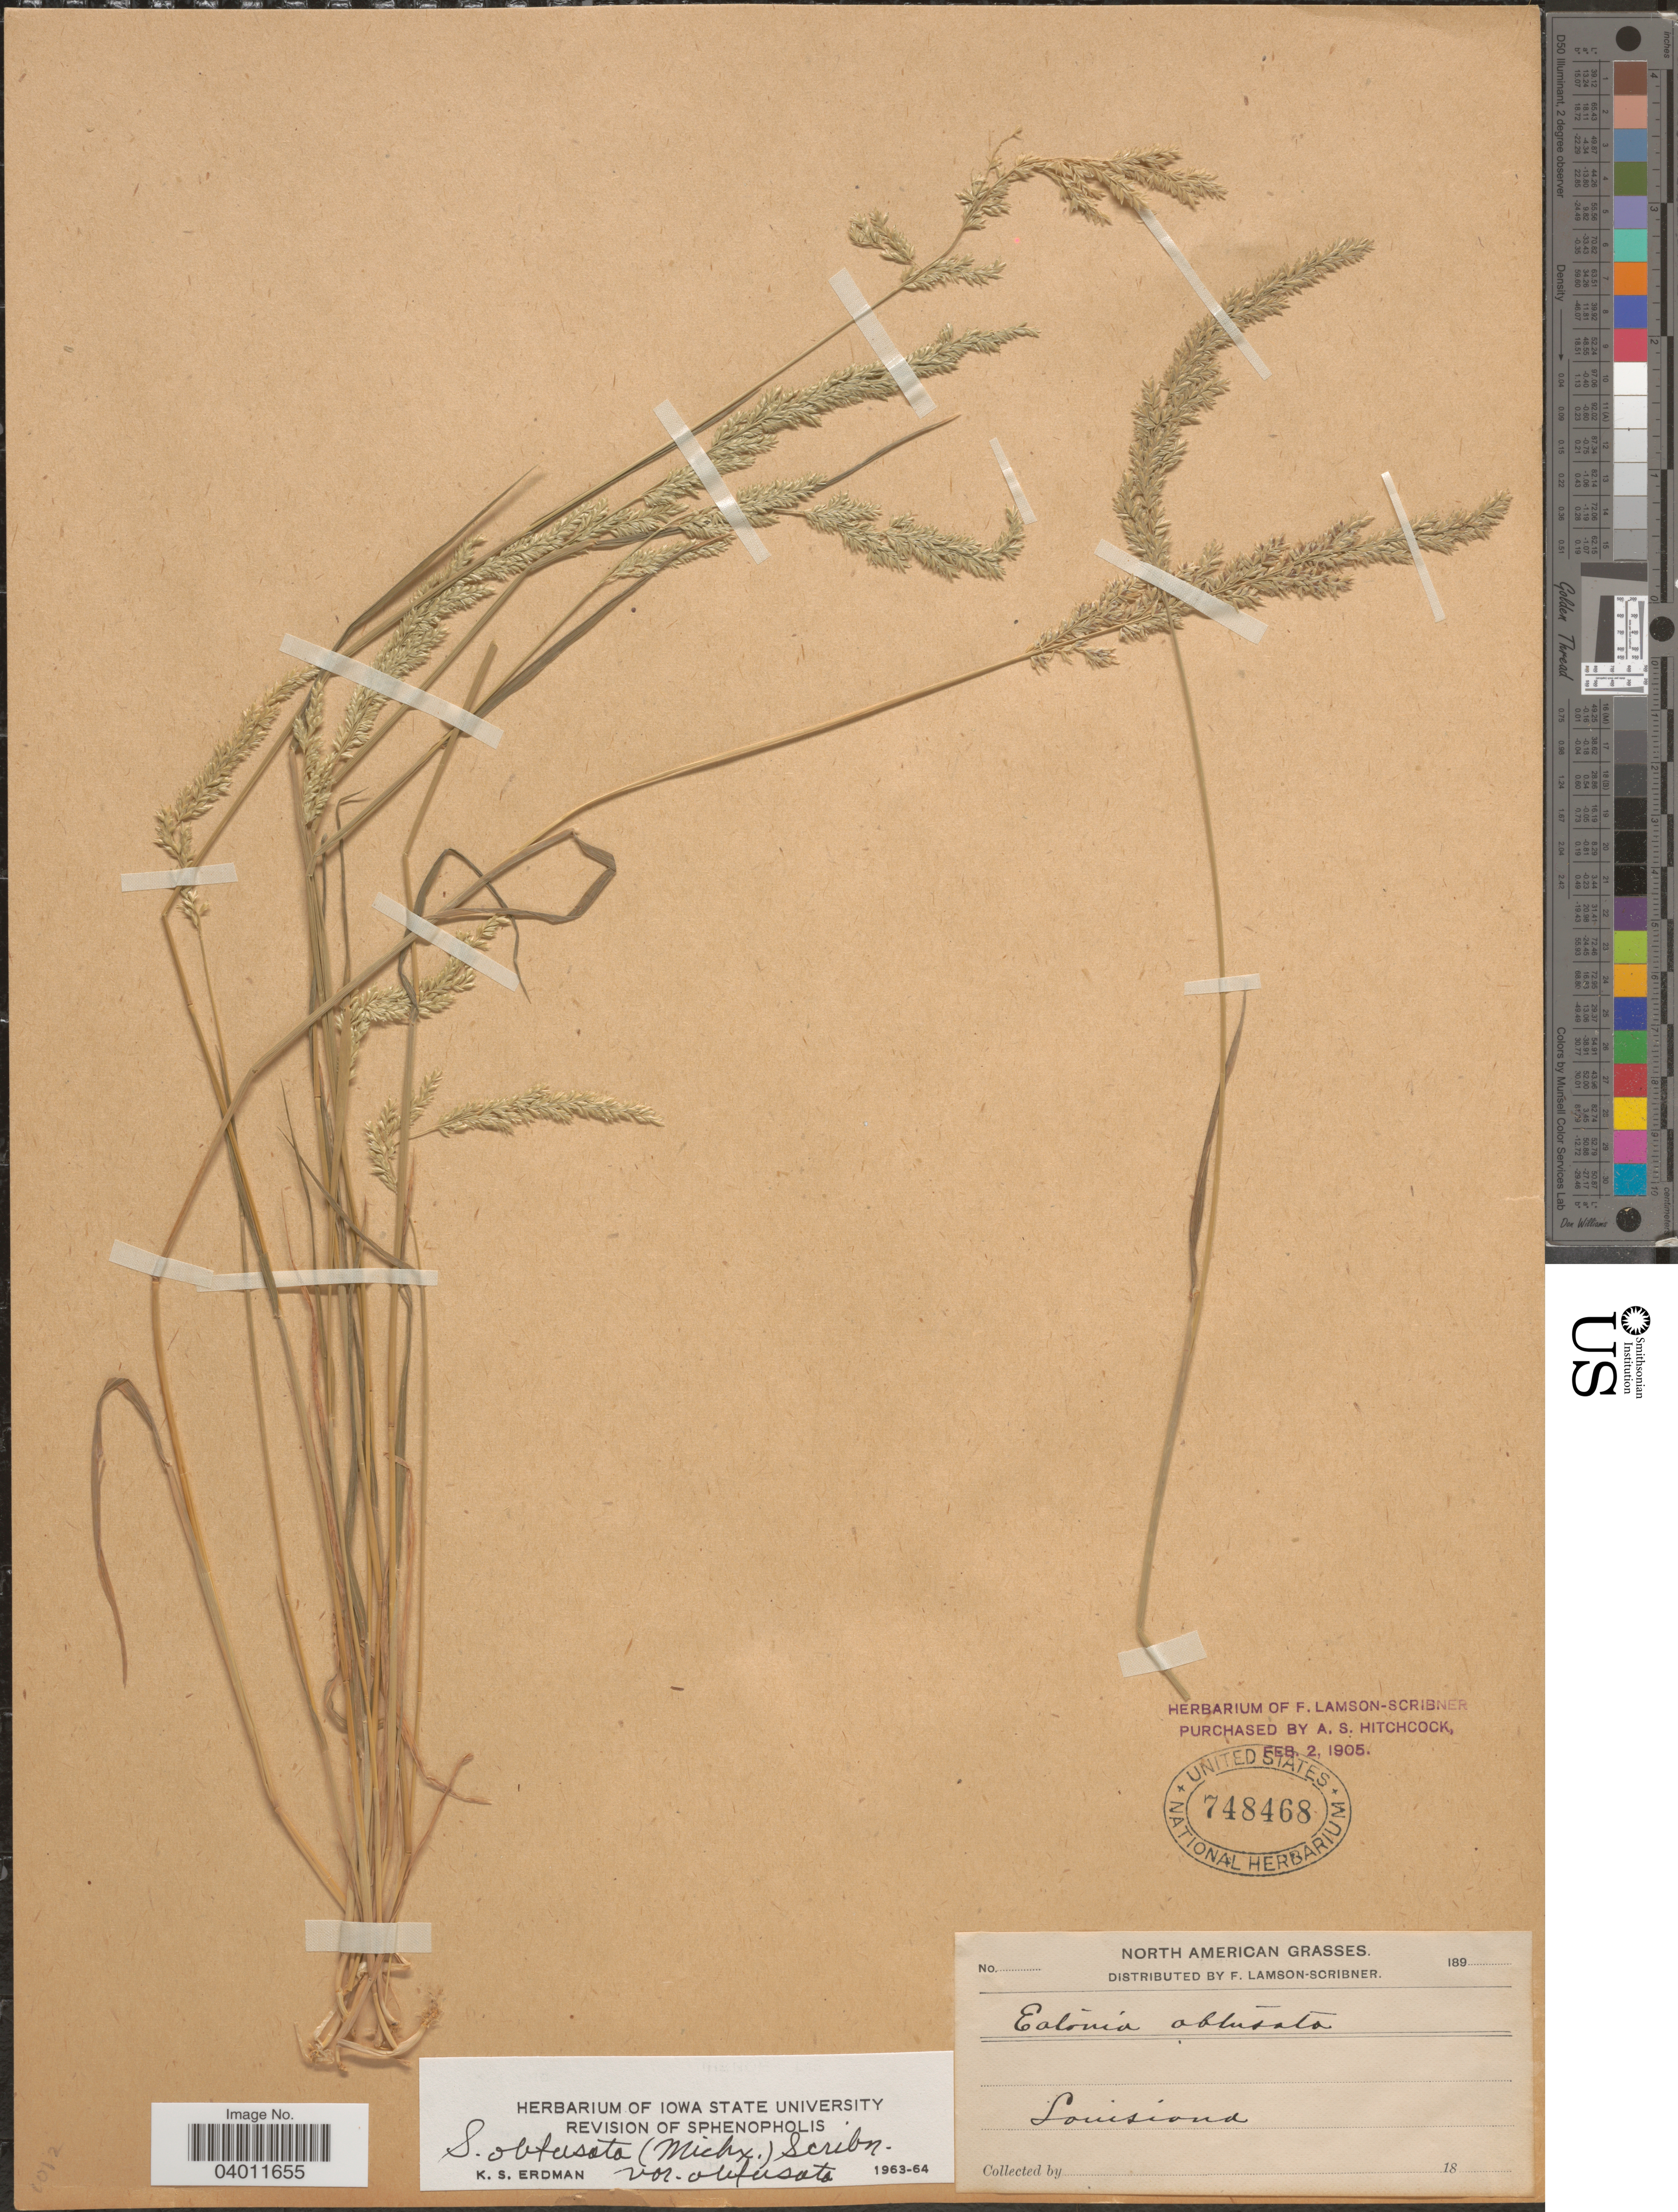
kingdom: Plantae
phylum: Tracheophyta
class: Liliopsida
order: Poales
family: Poaceae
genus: Sphenopholis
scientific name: Sphenopholis obtusata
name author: (Michx.) Scribn.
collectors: F. Lamson-Scribner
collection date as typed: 18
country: United States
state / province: Louisiana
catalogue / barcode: US 748468